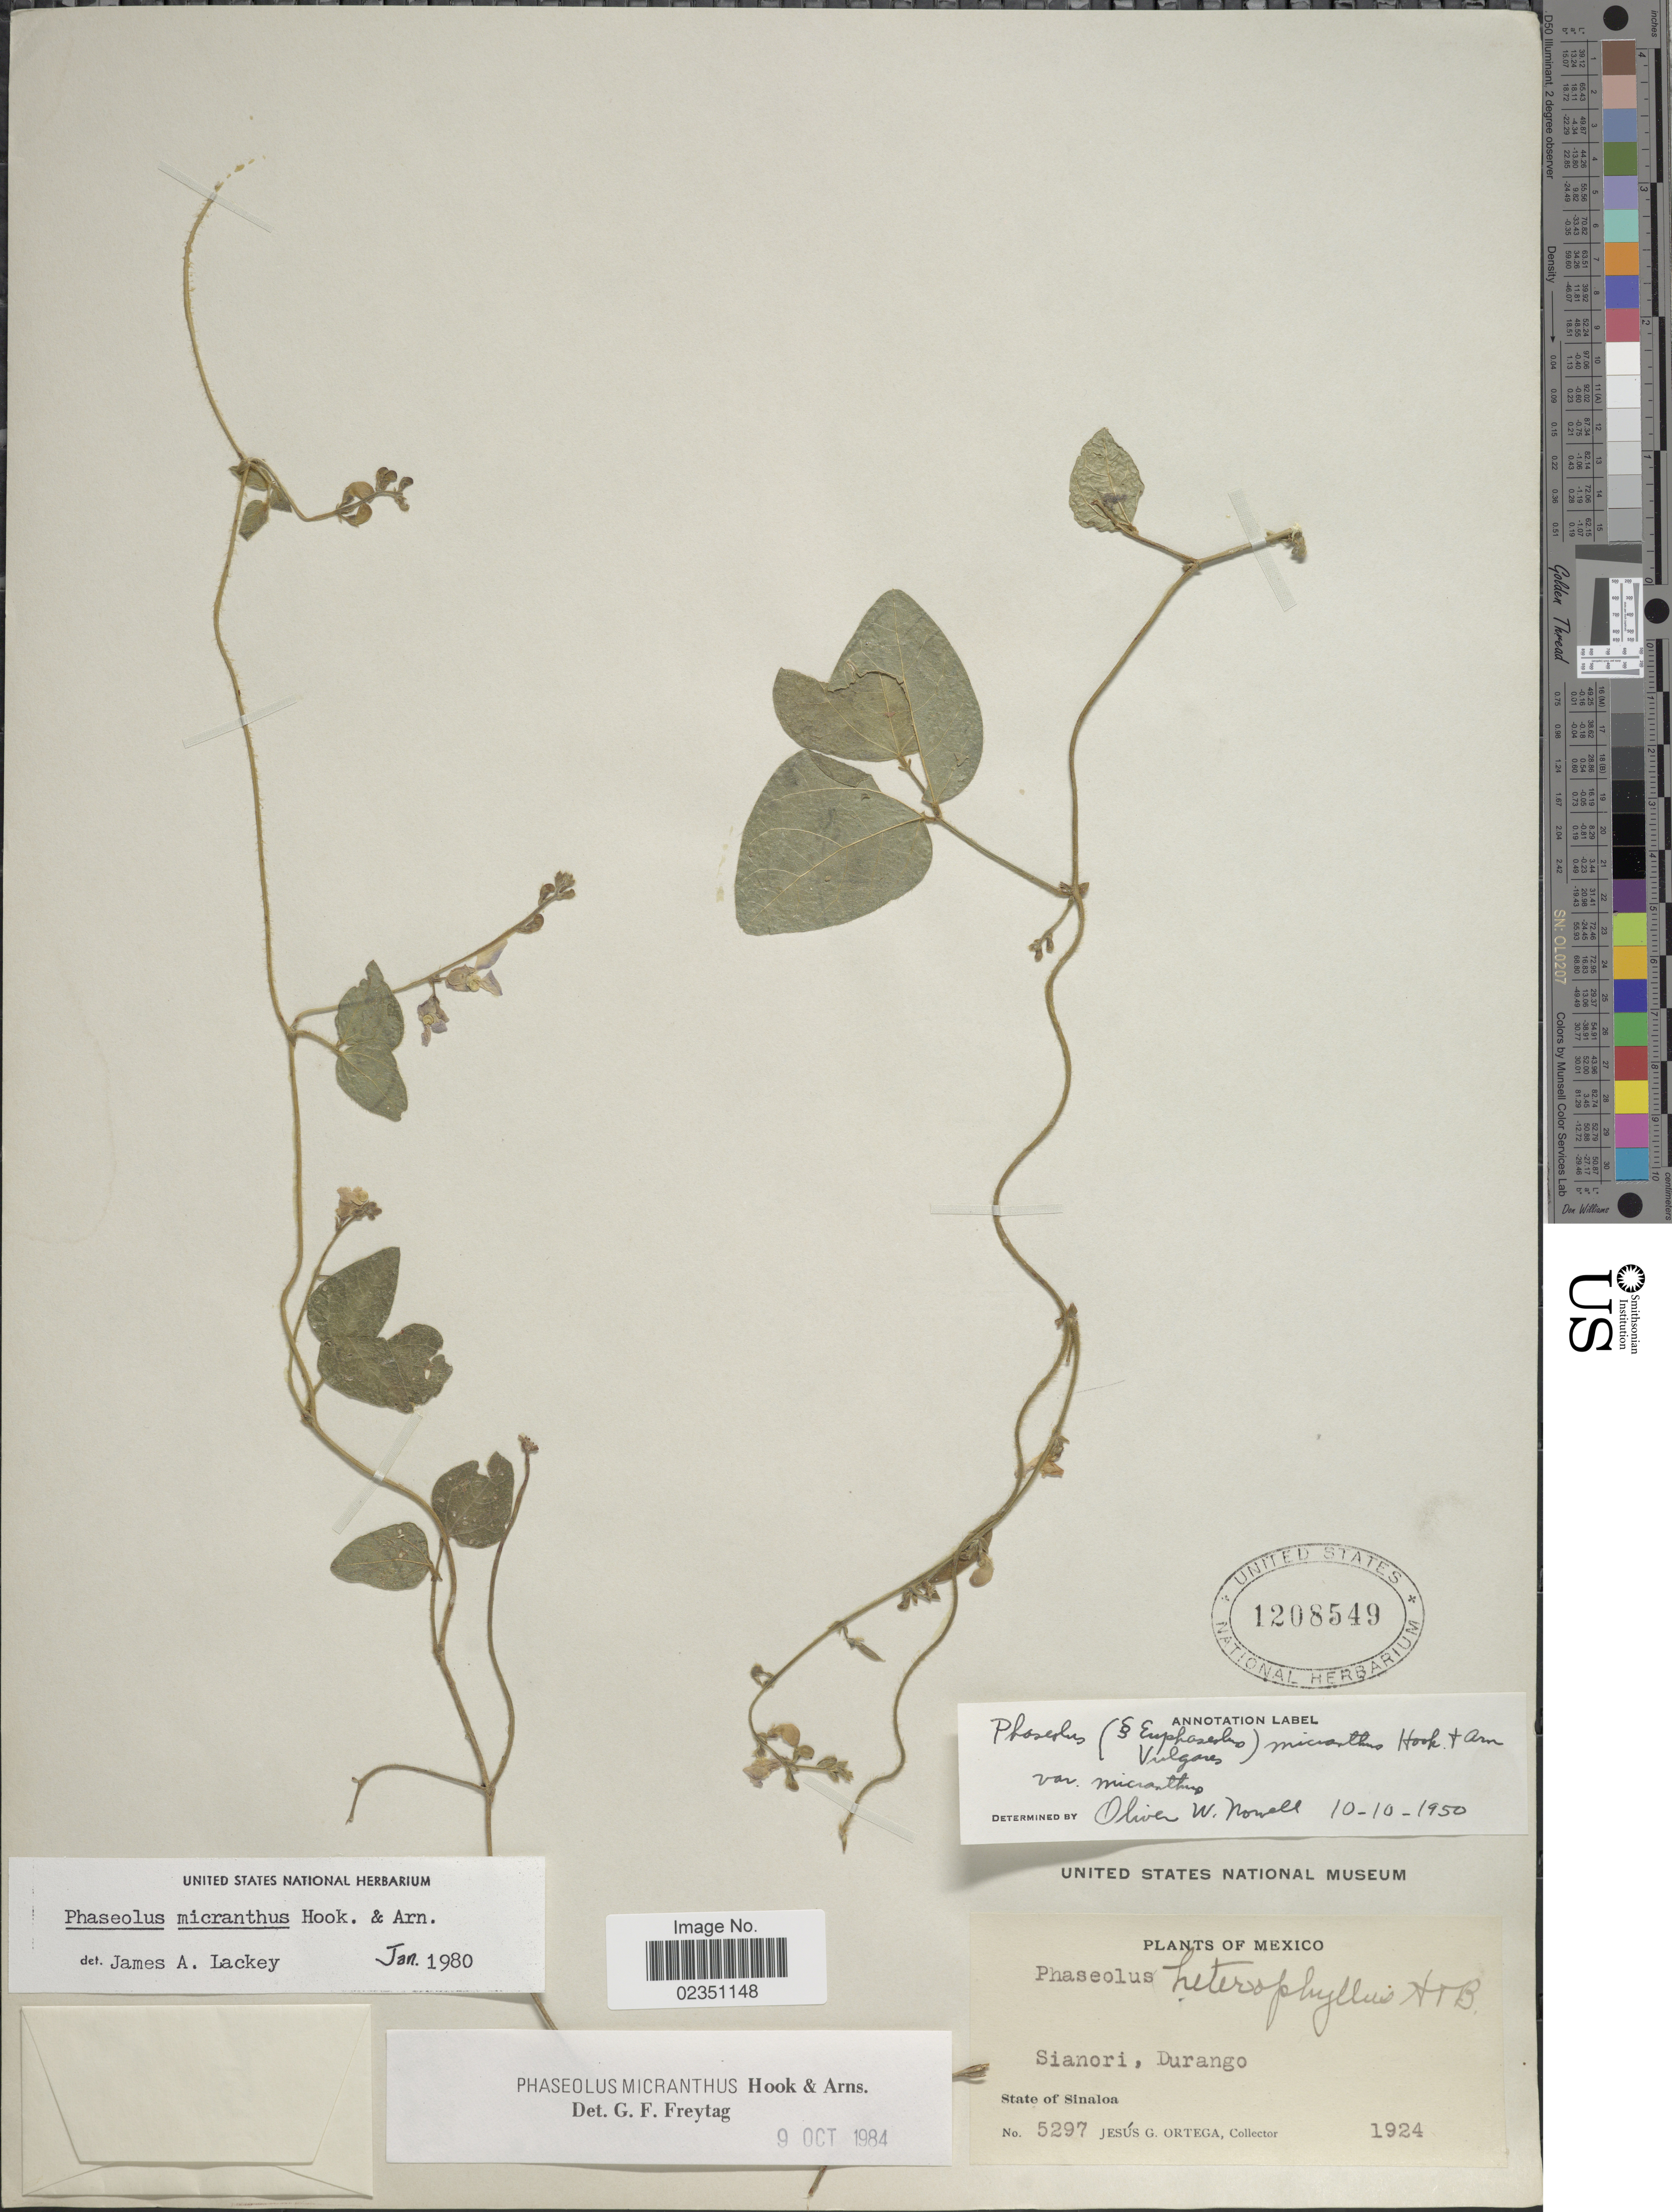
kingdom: Plantae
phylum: Tracheophyta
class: Magnoliopsida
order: Fabales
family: Fabaceae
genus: Phaseolus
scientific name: Phaseolus micranthus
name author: Hook. & Arn.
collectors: J. Ortega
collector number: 5297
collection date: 1924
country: Mexico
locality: Sianori, Durango. State of Sinaloa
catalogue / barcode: US 1208549